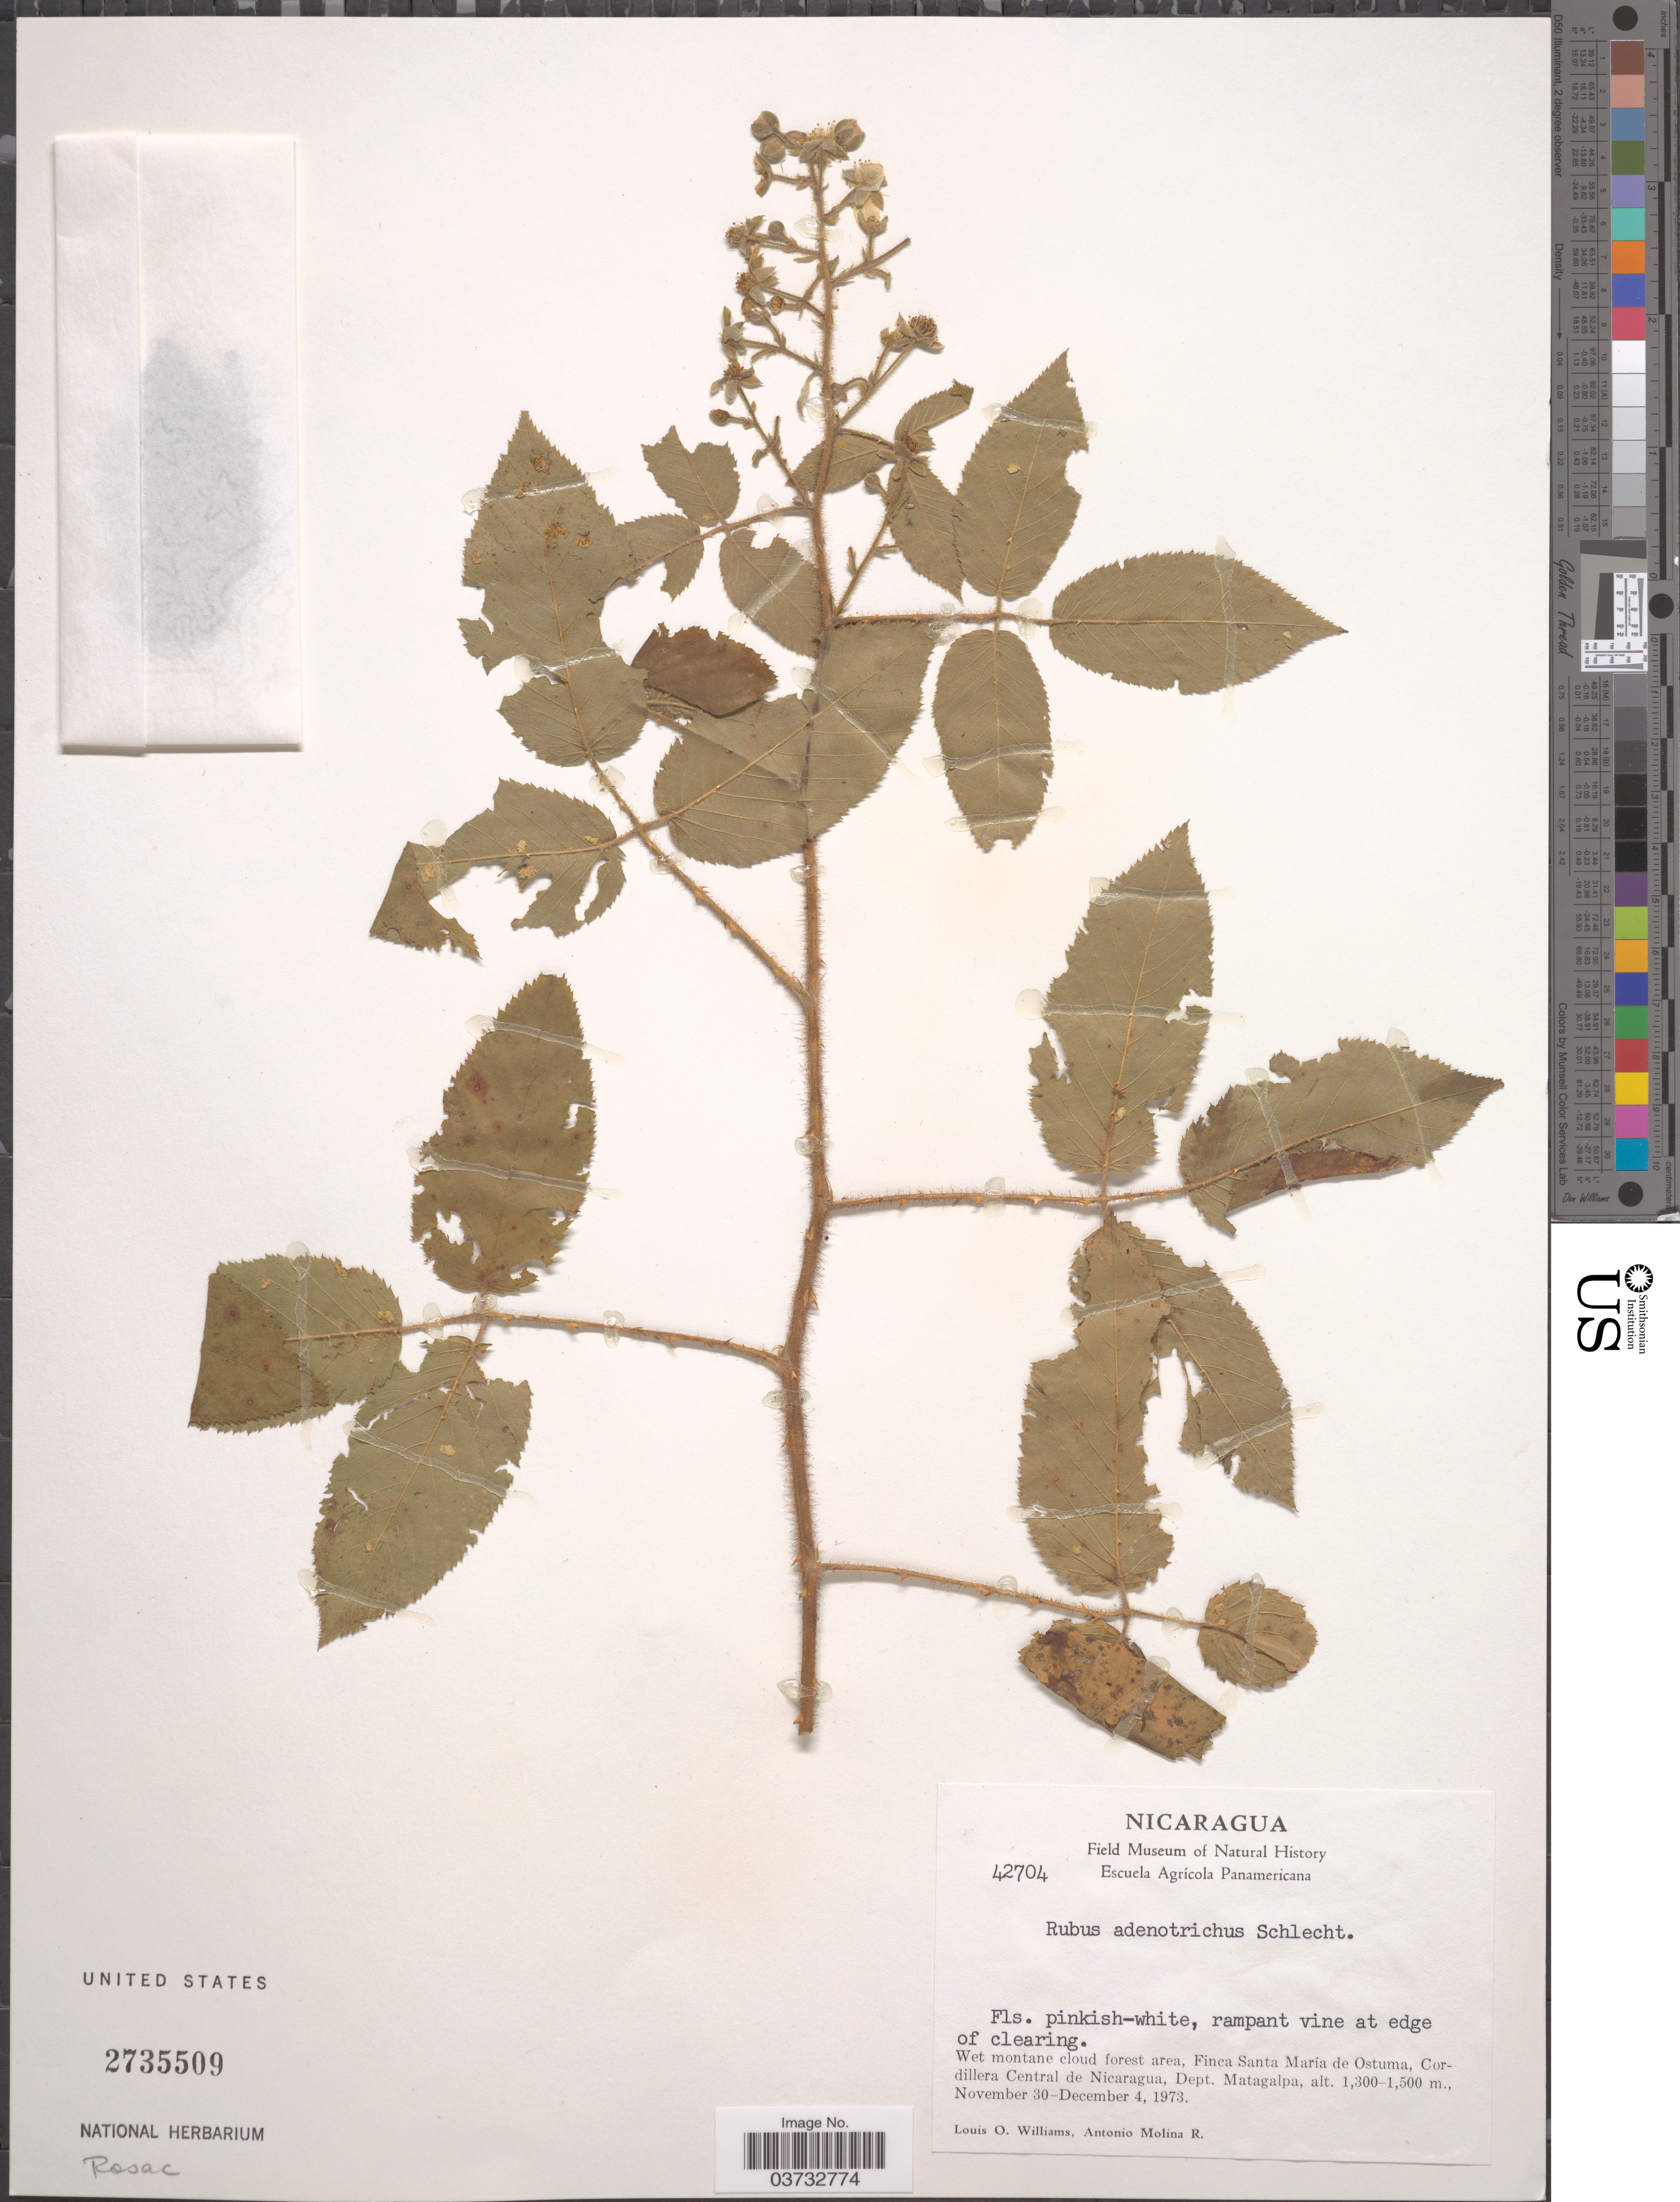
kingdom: Plantae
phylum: Tracheophyta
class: Magnoliopsida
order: Rosales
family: Rosaceae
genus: Rubus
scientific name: Rubus adenotrichos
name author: Schltdl.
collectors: L. O. Williams & A. Molina R.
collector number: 42704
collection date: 1973-11-30/1973-12-04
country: Nicaragua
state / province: Matagalpa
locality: Wet montane cloud forest area, Finca Santa María de Ostuma, Cordillera Central de Nicaragua, Dept. Matagalpa.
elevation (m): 1300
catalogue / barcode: US 2735509